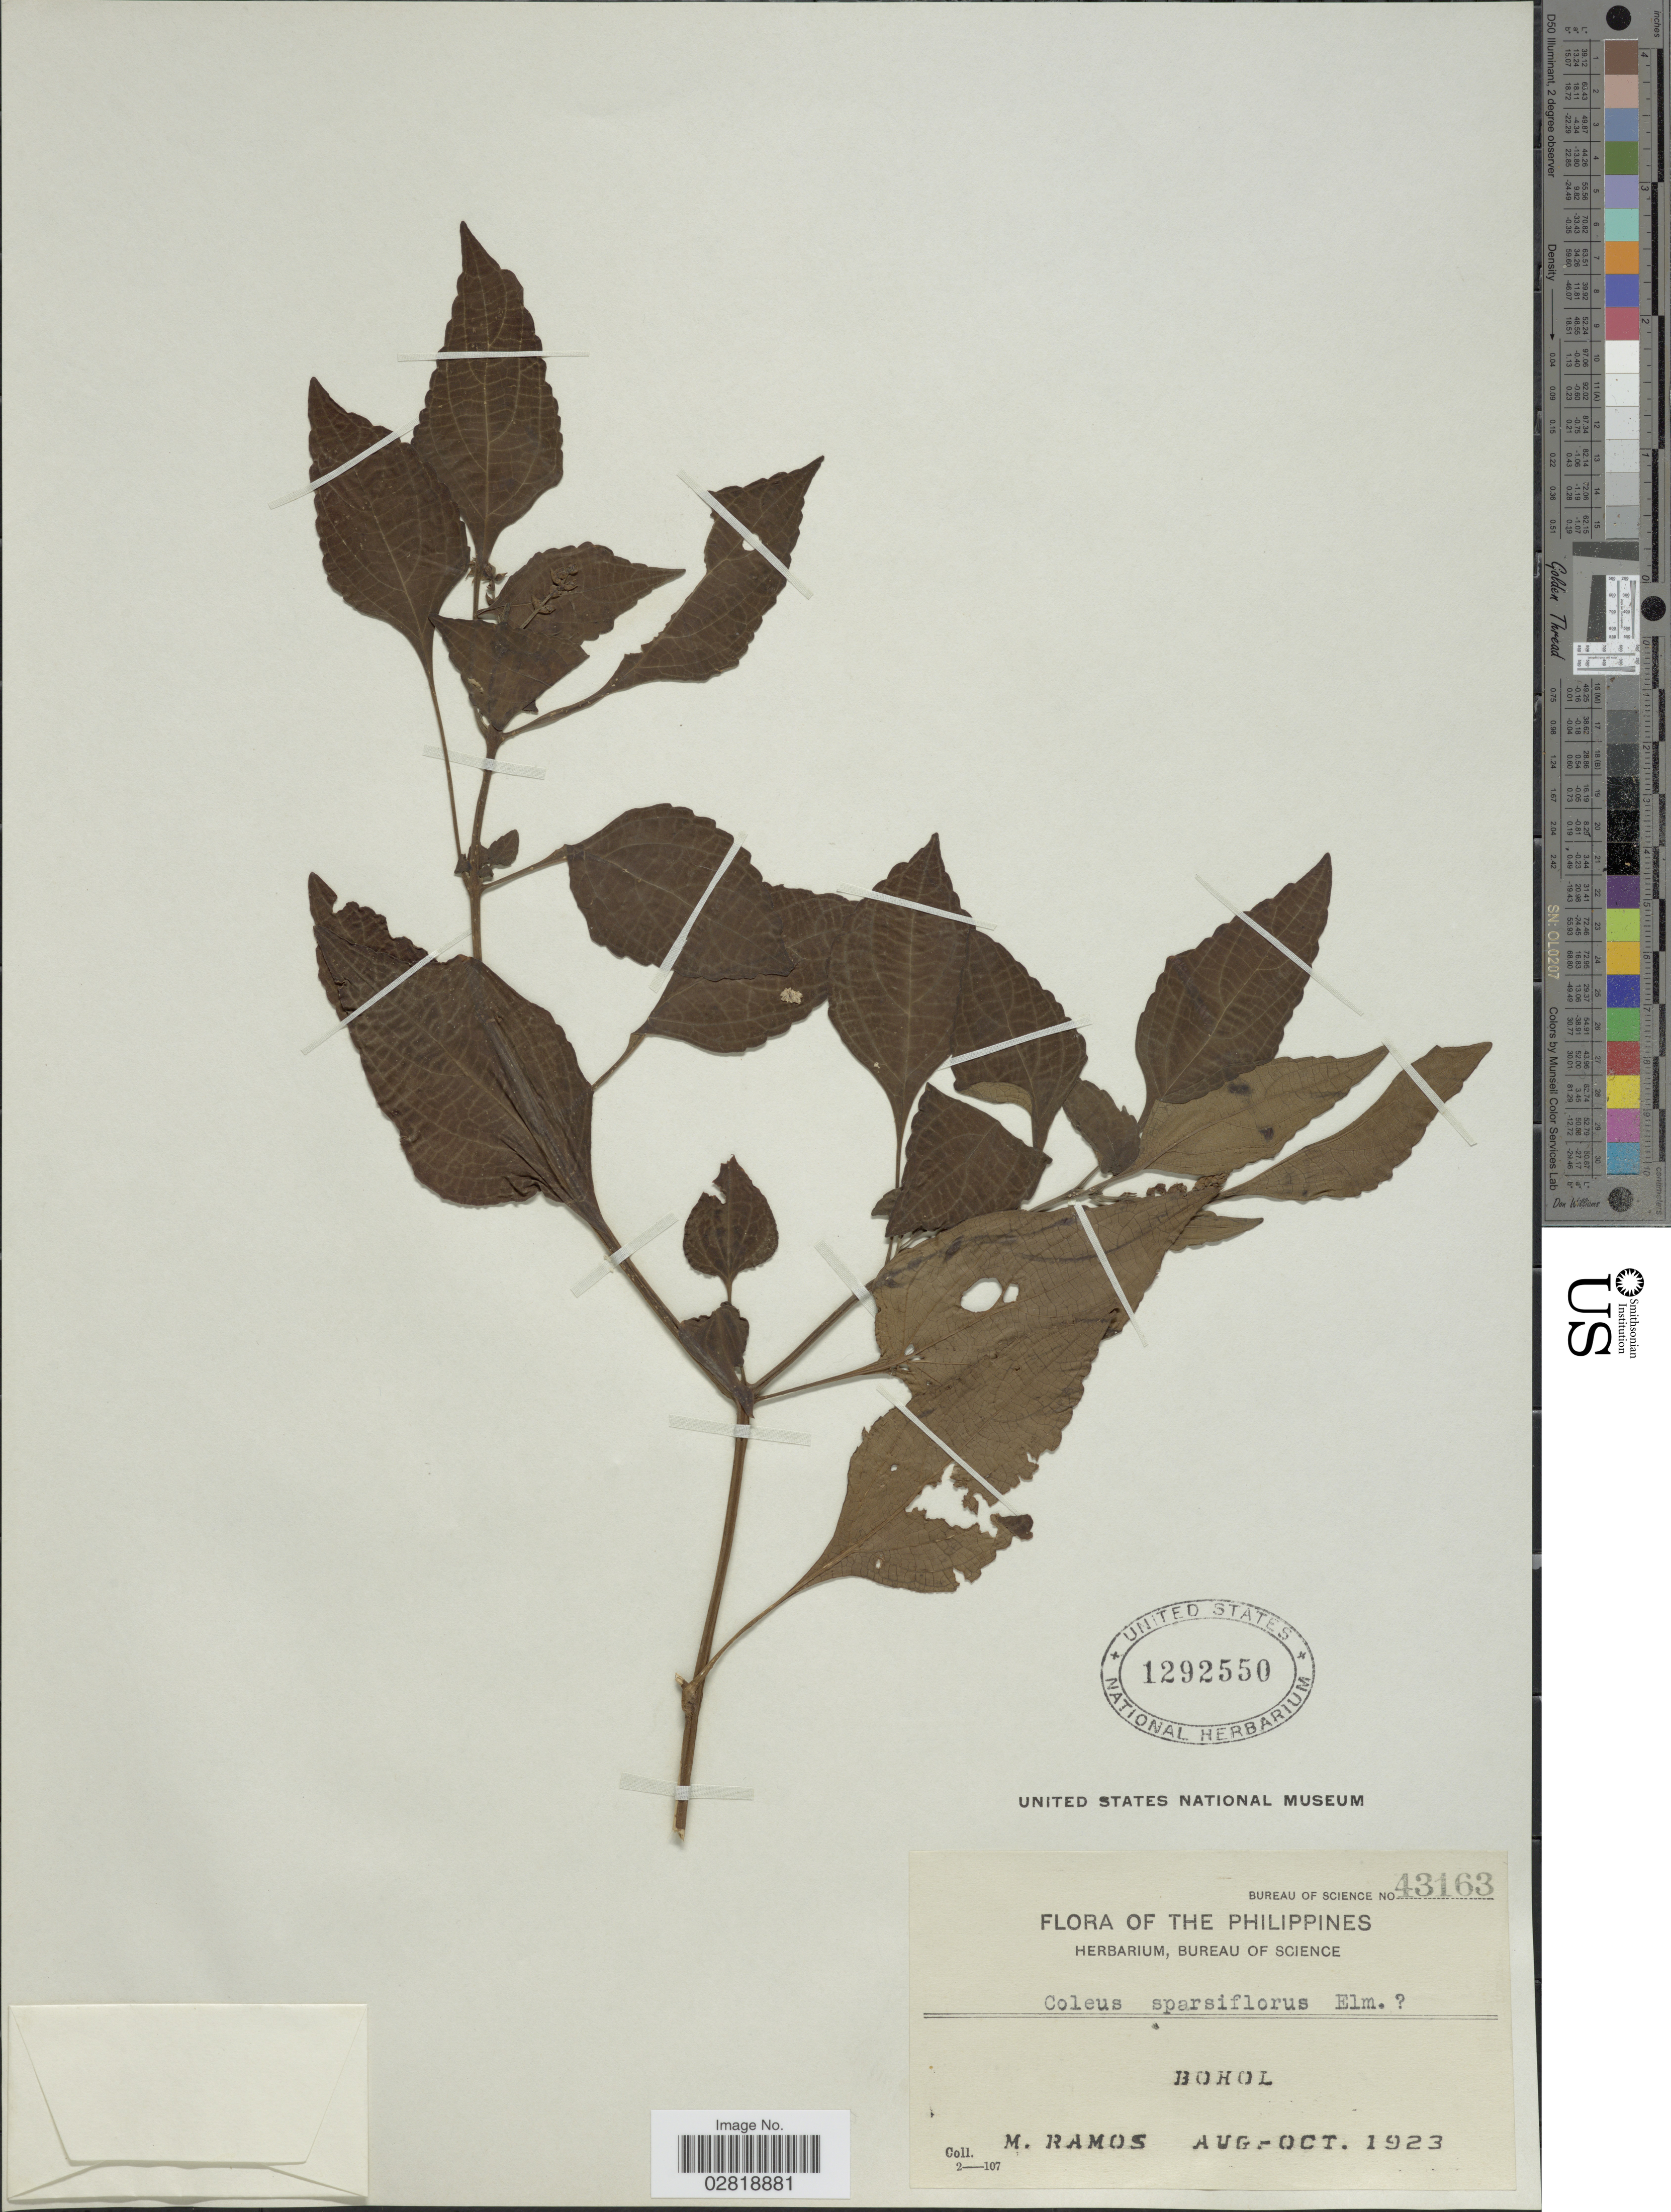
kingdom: Plantae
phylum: Tracheophyta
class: Magnoliopsida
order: Lamiales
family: Lamiaceae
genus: Plectranthus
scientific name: Plectranthus sparsiflorus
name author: (Elmer) H. Keng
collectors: M. Ramos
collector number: Bureau of Science 43163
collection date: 1923-08/1923-10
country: Philippines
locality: Bohol.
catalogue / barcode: US 1292550